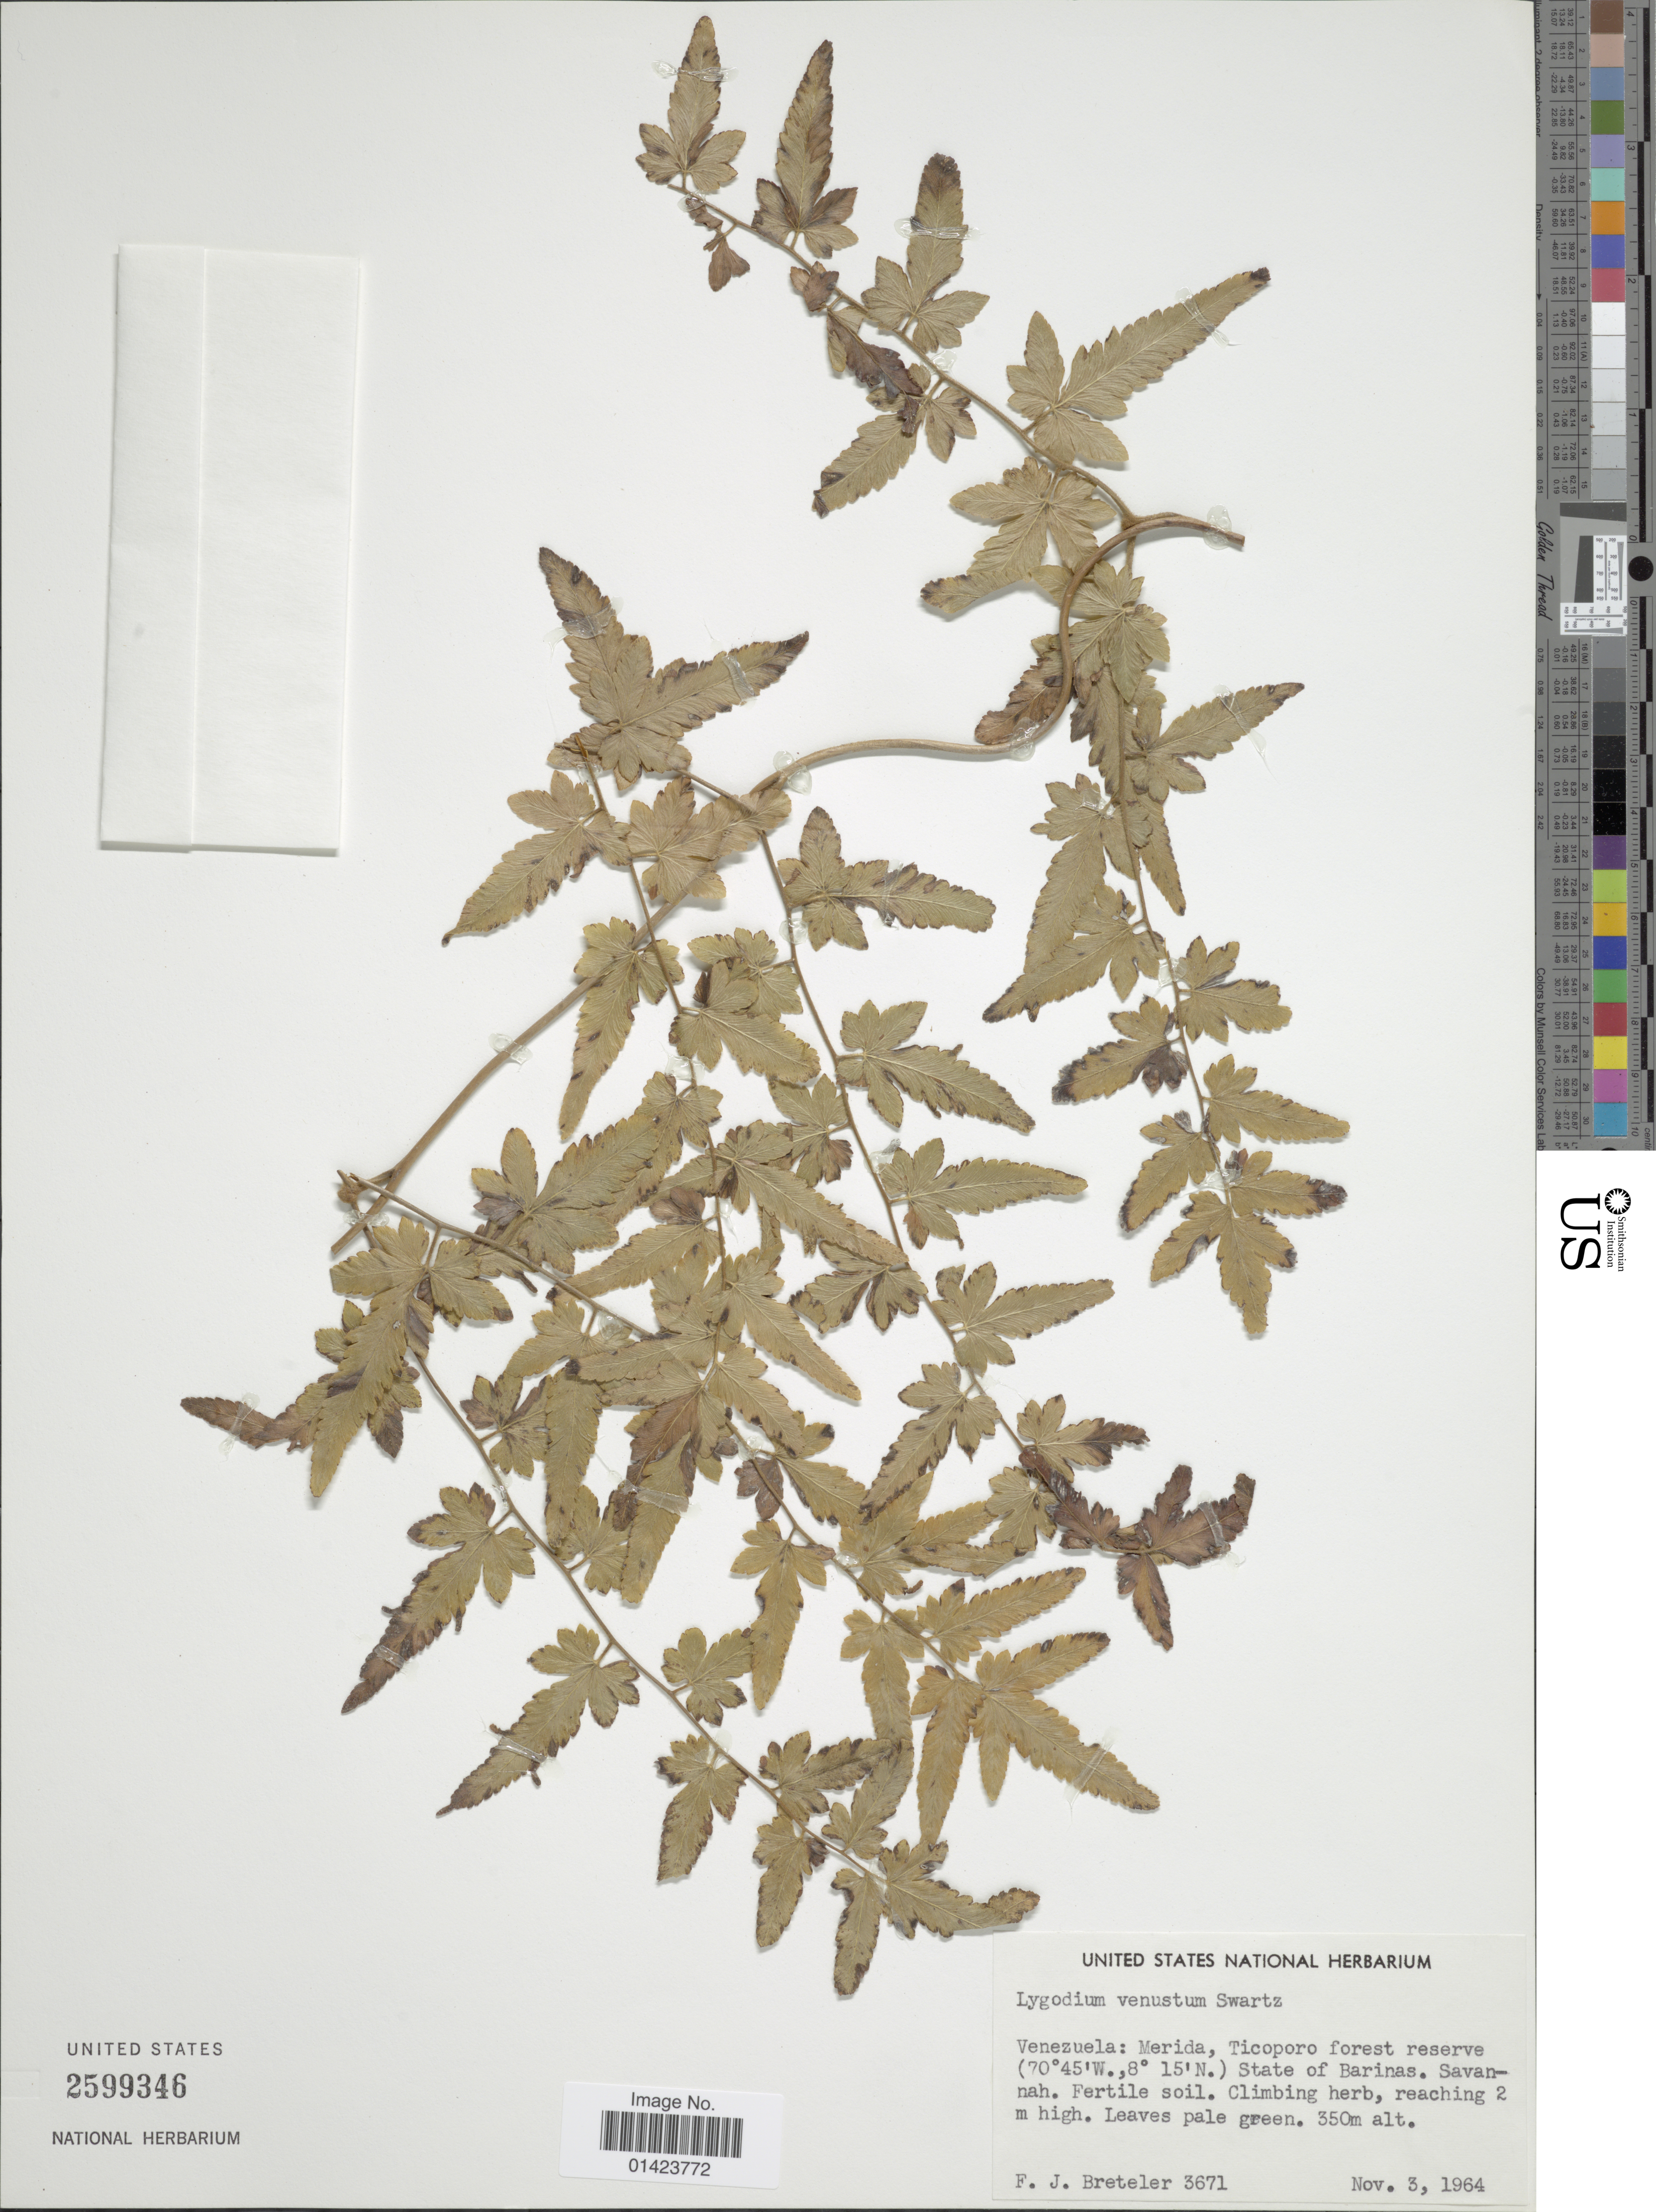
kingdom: Plantae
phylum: Tracheophyta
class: Polypodiopsida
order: Schizaeales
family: Lygodiaceae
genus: Lygodium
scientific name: Lygodium venustum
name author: Sw.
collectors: F. J. Breteler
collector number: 3671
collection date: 1964-11-03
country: Venezuela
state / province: Mérida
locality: Venezuela: Merida, Ticoporo forest reserve, State of Barinas, Savannah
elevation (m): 350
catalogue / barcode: US 2599346